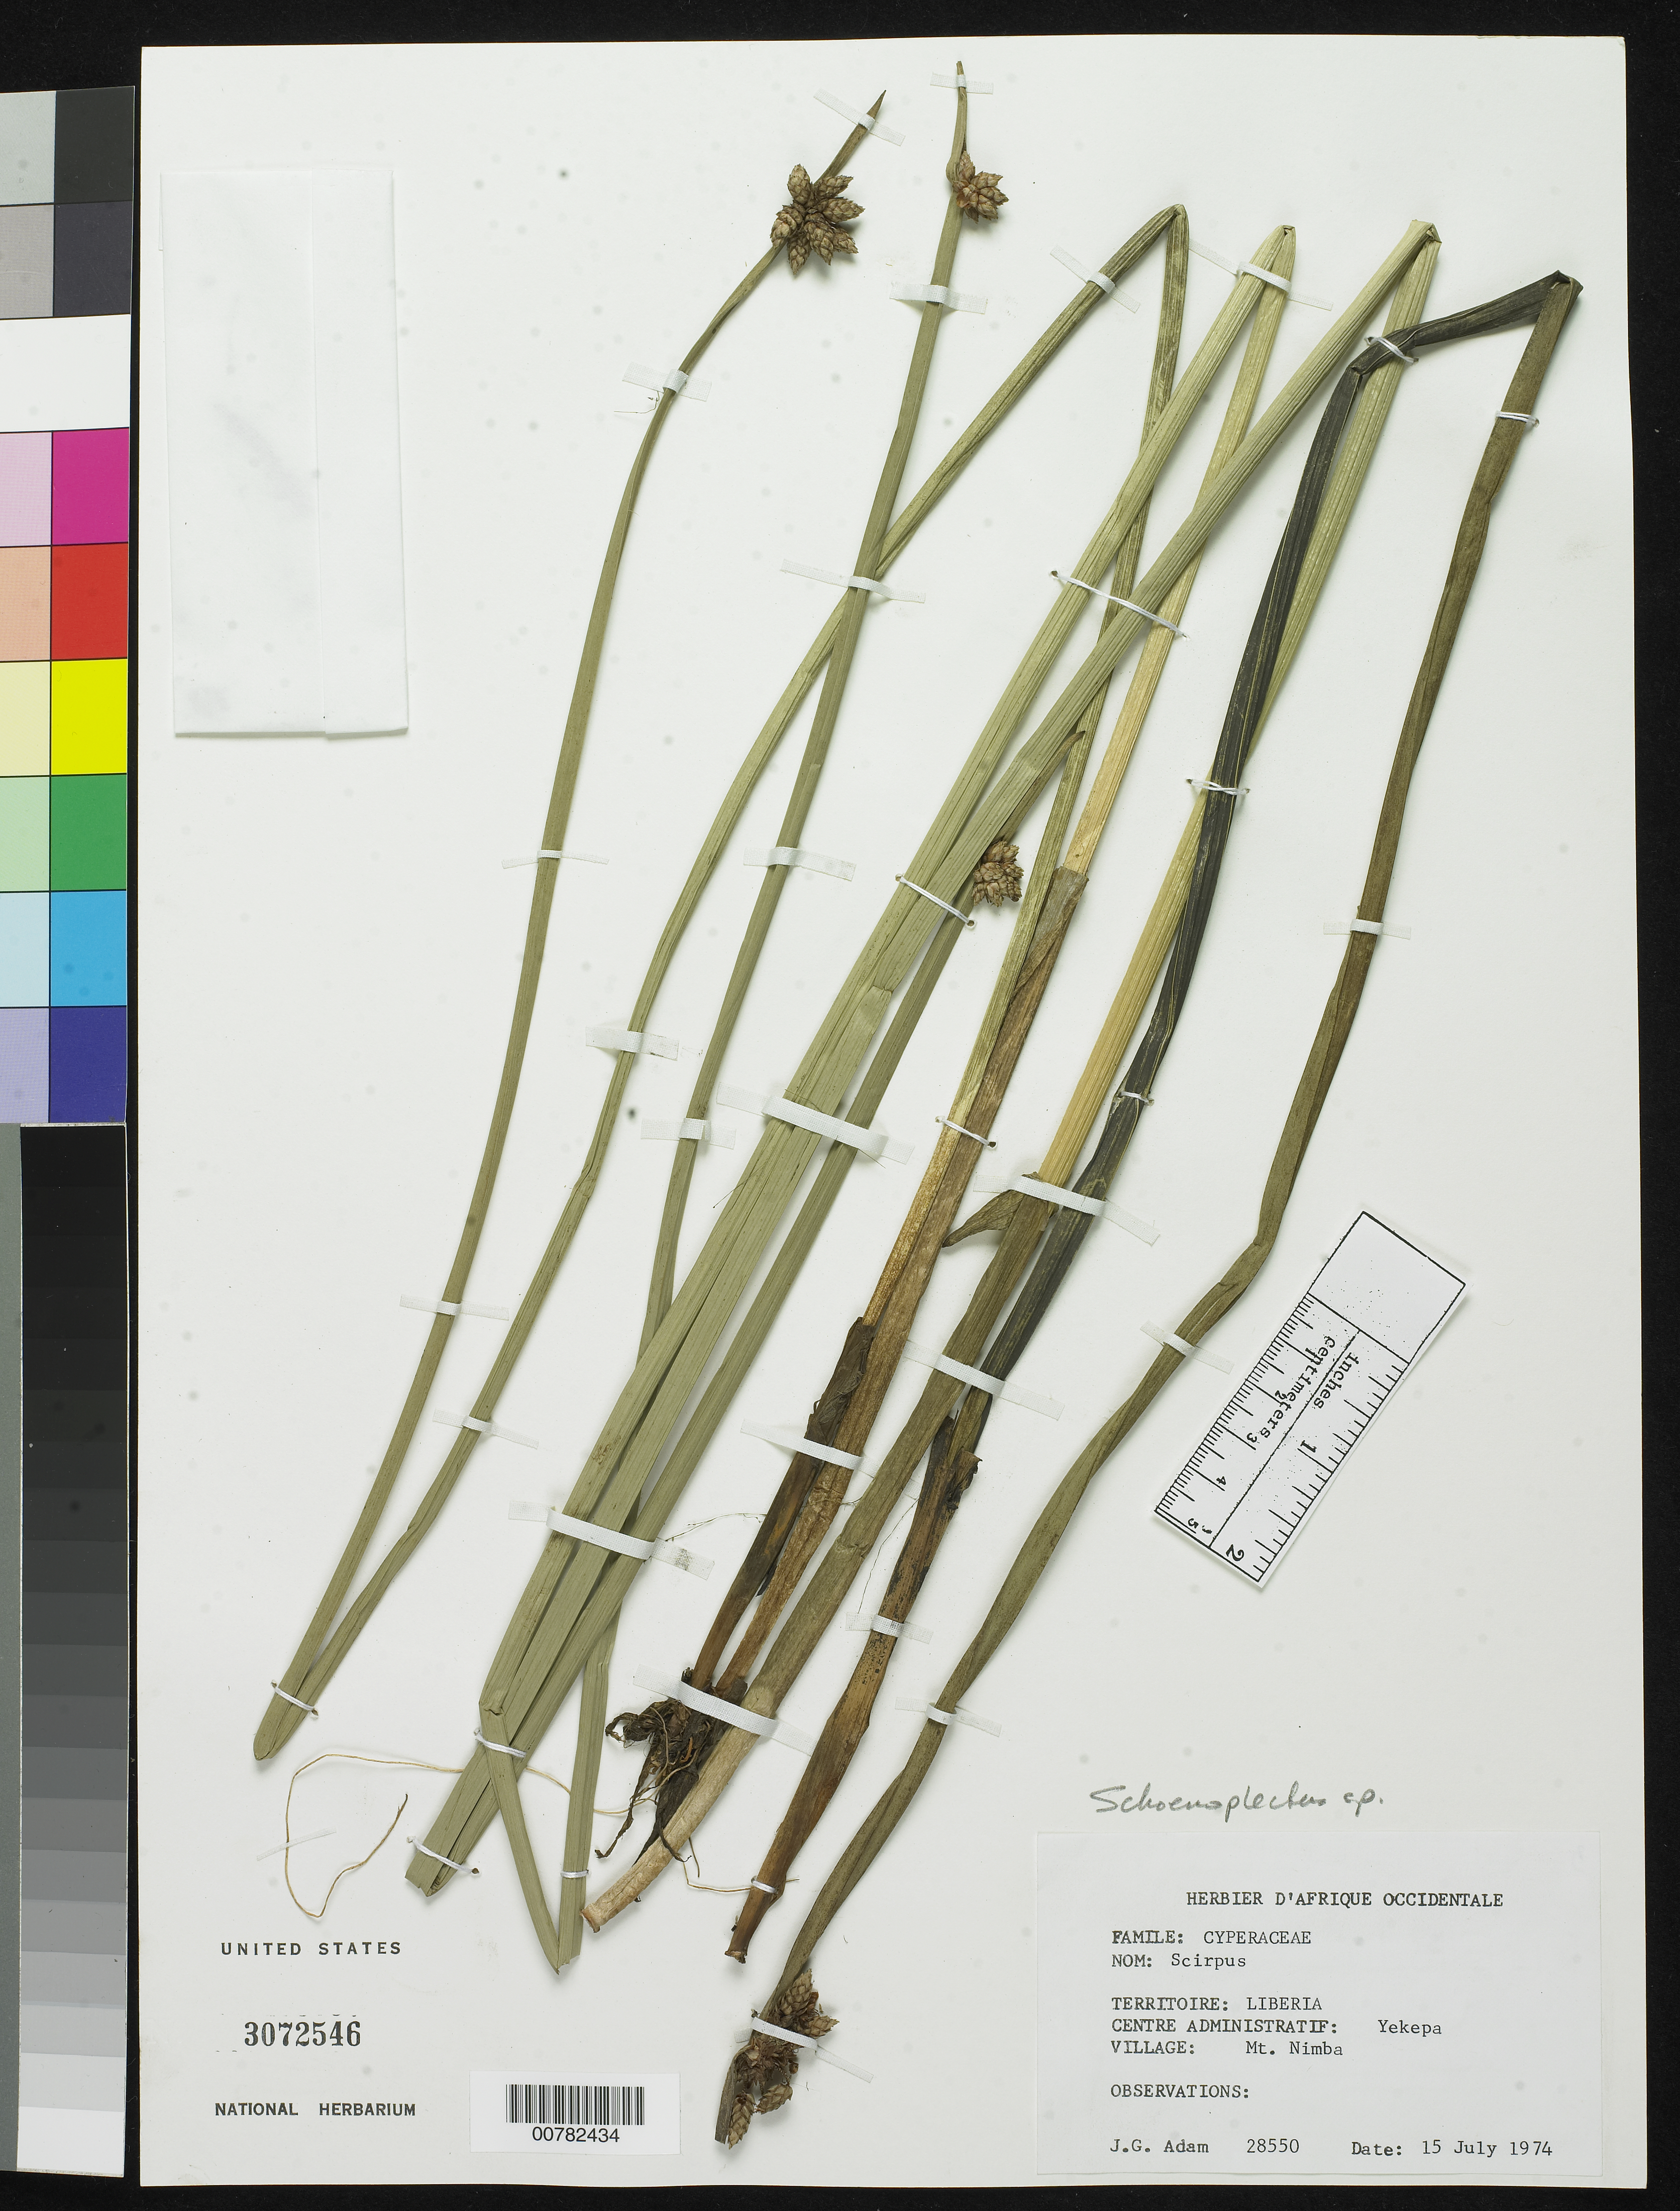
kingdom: Plantae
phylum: Tracheophyta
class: Liliopsida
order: Poales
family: Cyperaceae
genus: Schoenoplectus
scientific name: Schoenoplectus sp.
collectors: J. Adam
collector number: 28550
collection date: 1974-07-15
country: Liberia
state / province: Nimba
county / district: Yekepa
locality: Mt. Nimba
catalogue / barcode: US 3072546